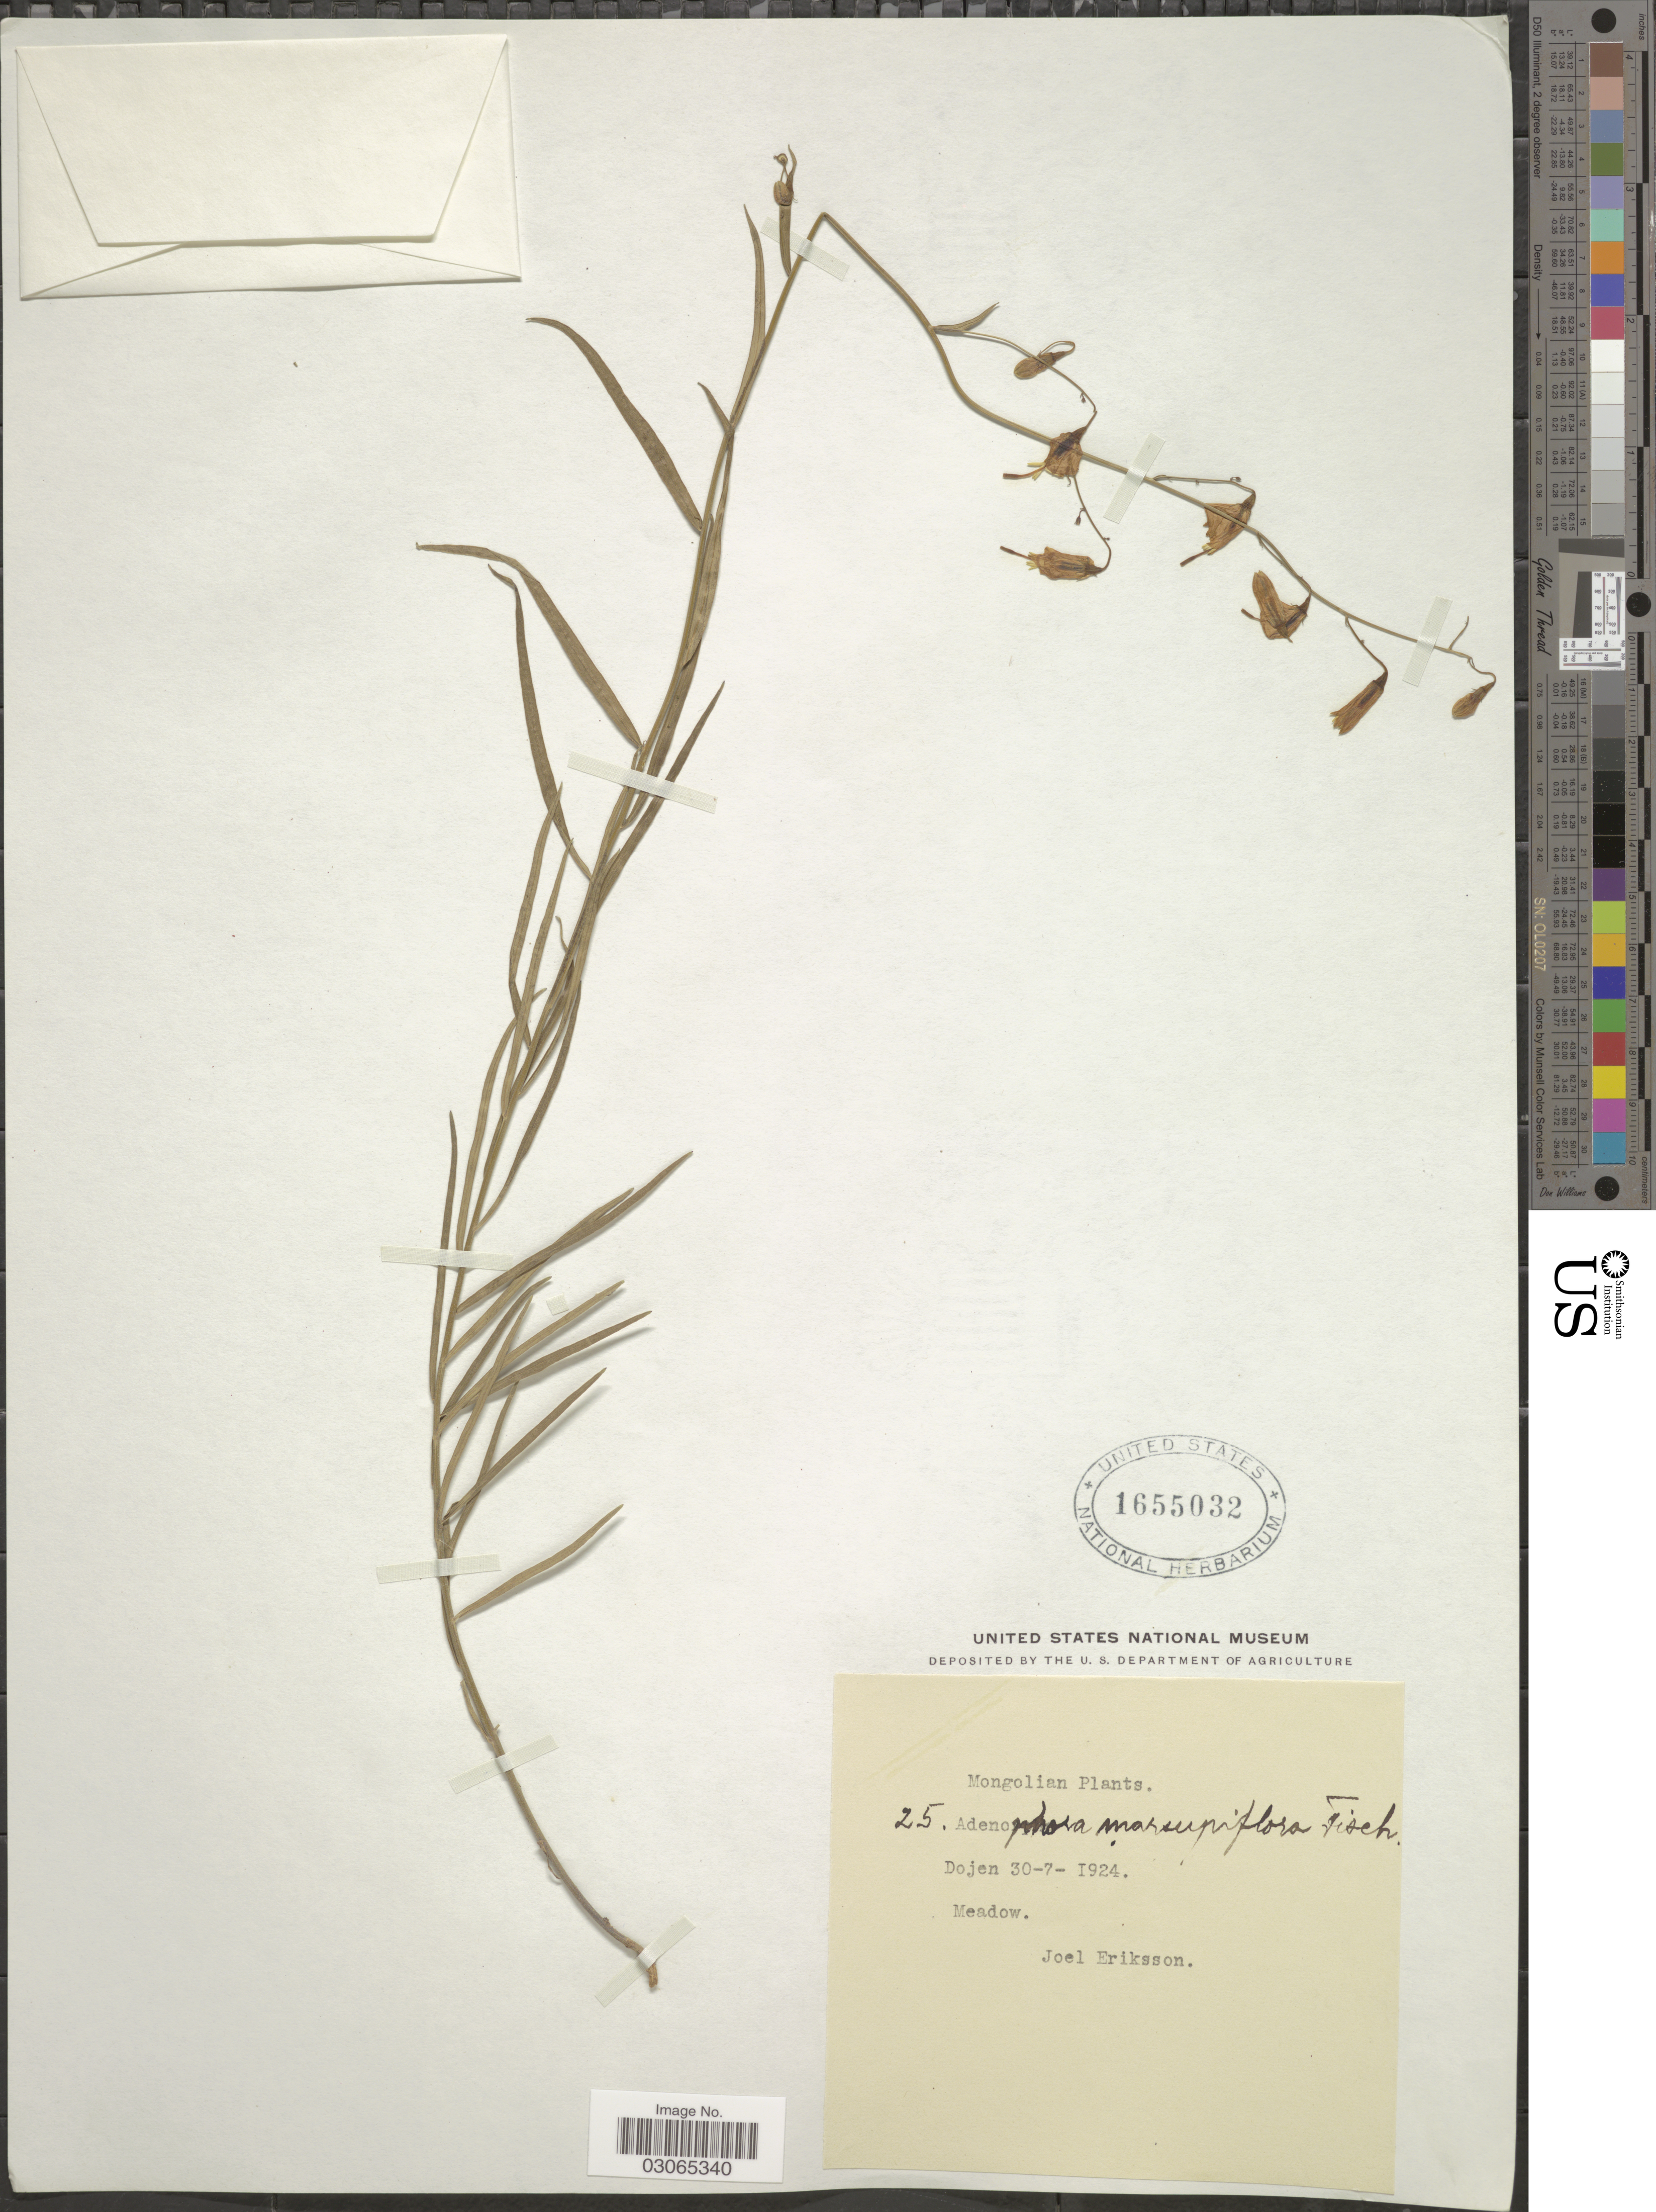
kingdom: Plantae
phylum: Tracheophyta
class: Magnoliopsida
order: Asterales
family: Campanulaceae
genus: Adenophora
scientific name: Adenophora marsupiiflora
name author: Fisch.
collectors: J. Eriksson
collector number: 25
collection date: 1924-07-30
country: Mongolia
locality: Dojen.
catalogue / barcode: US 1655032